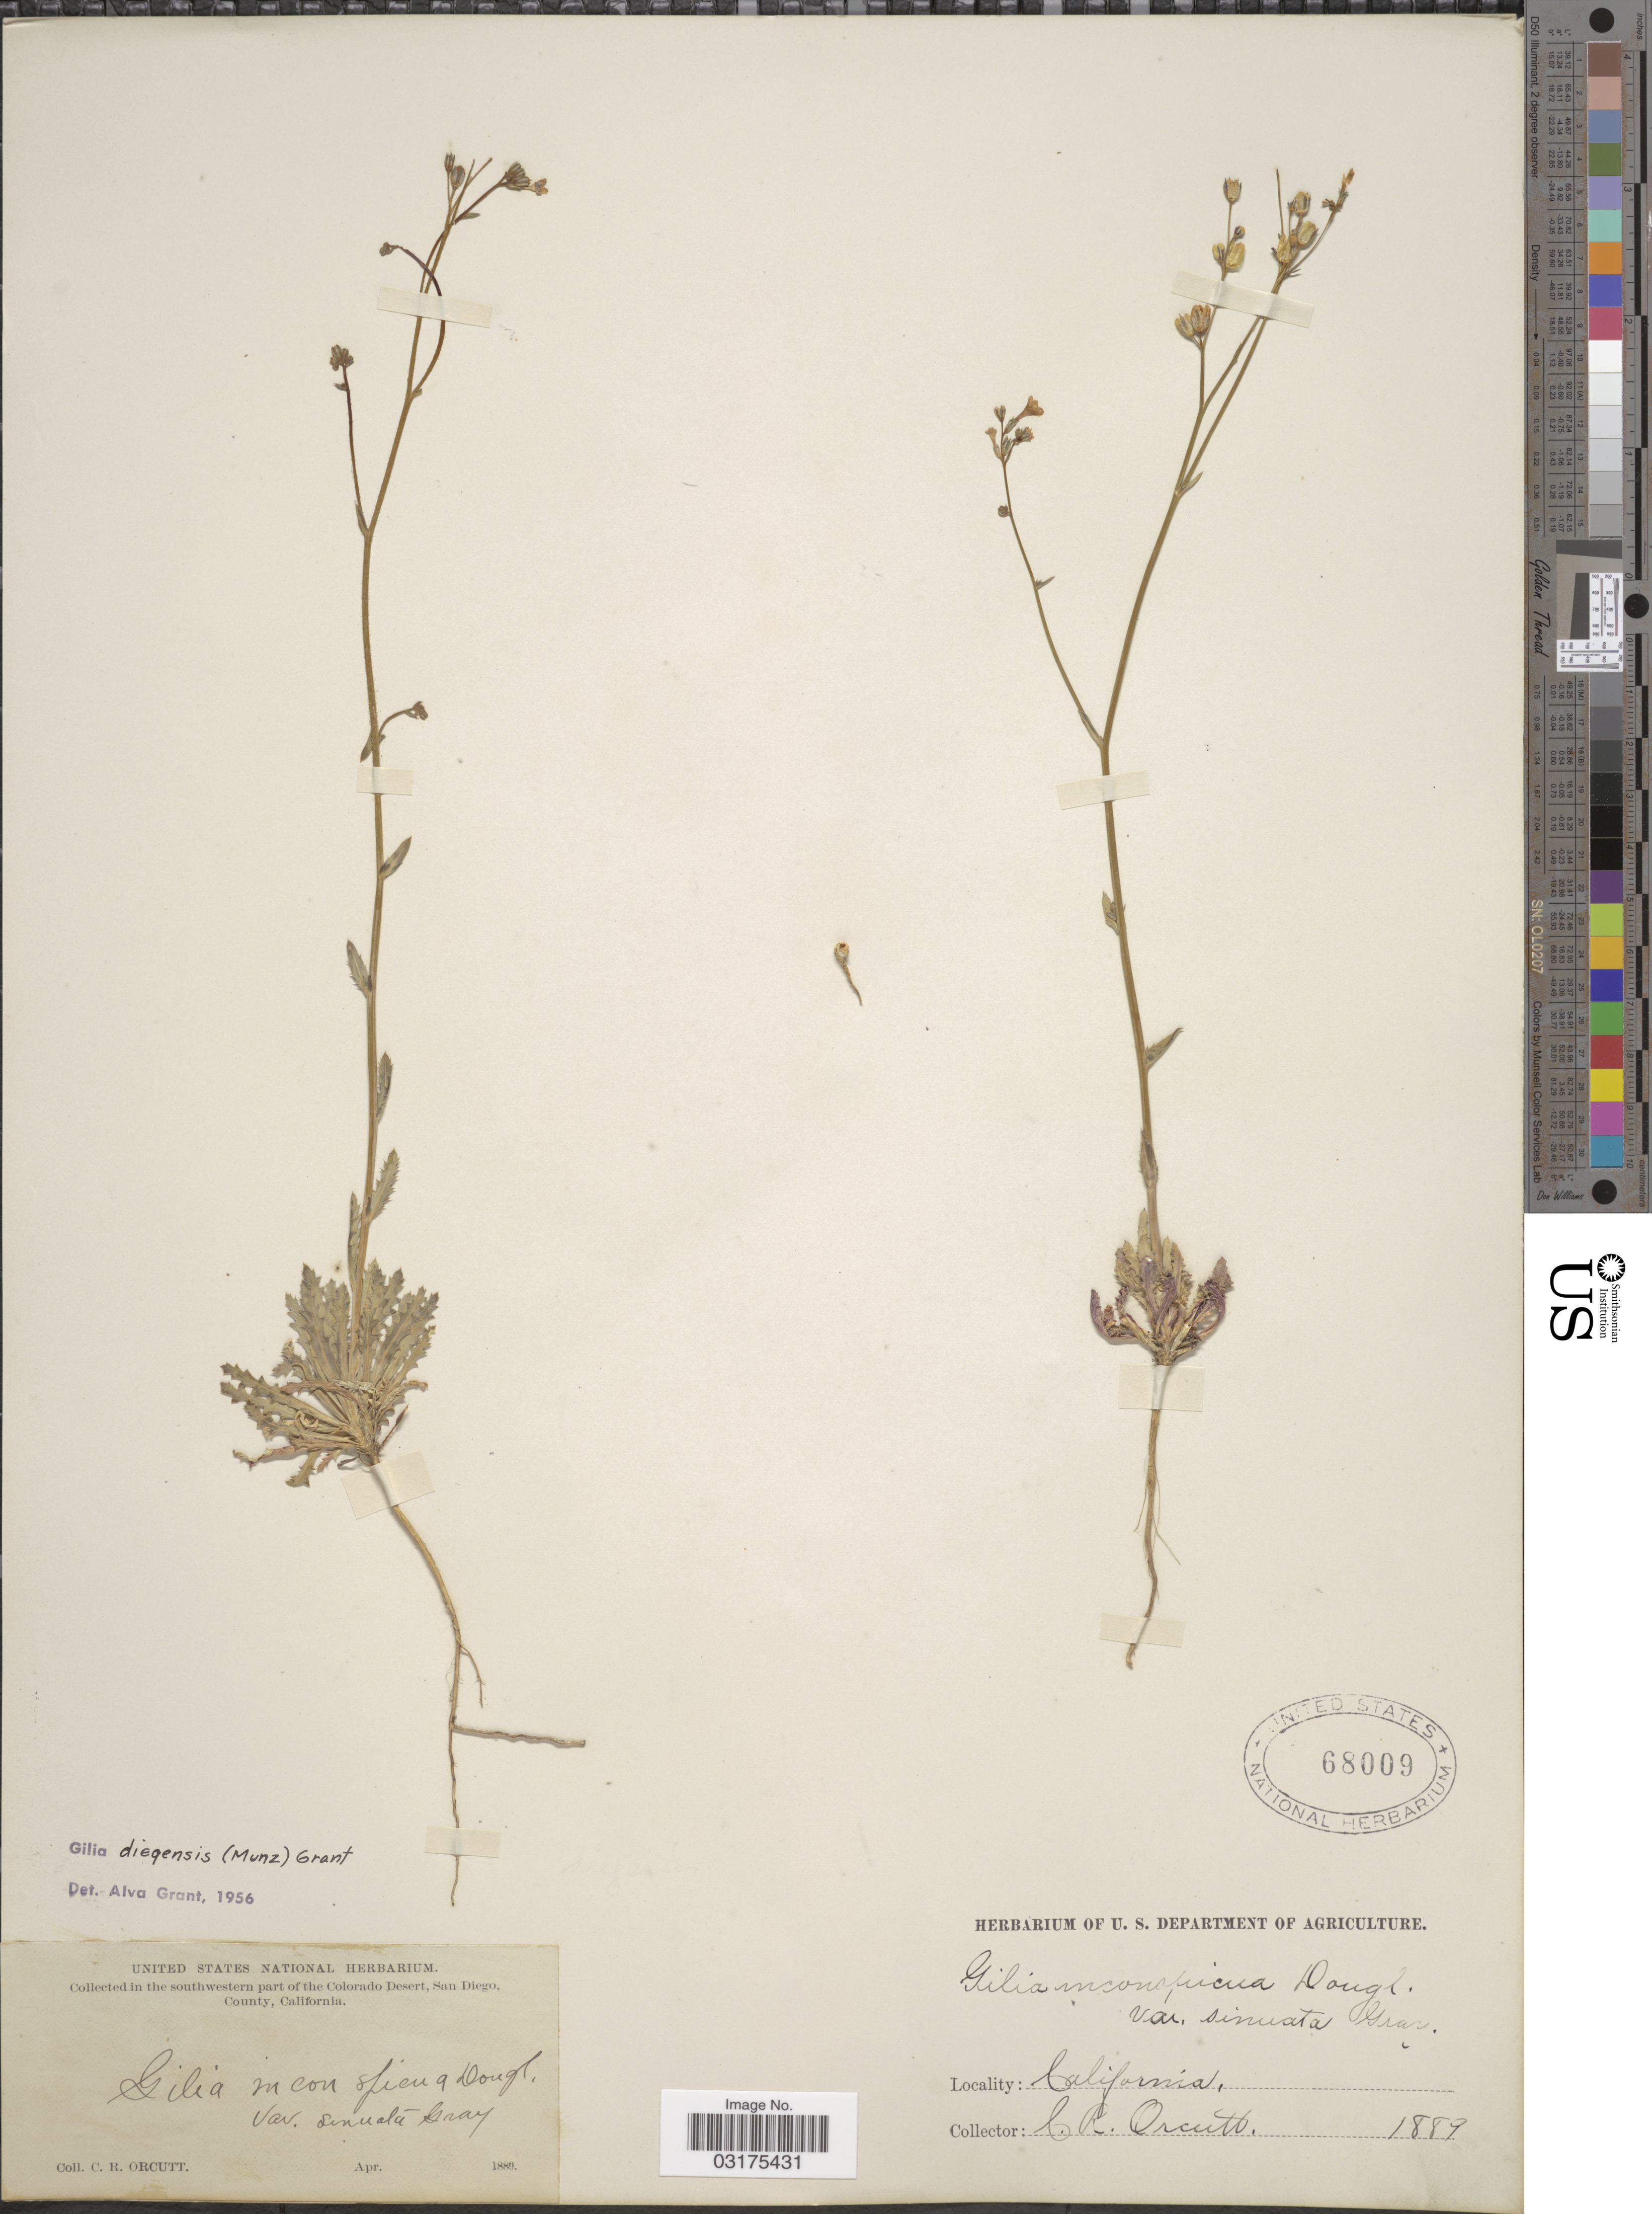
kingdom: Plantae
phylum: Tracheophyta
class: Magnoliopsida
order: Ericales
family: Polemoniaceae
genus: Gilia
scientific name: Gilia diegensis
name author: (Munz) A.D. Grant & V.E. Grant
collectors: C. R. Orcutt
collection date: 1889-04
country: United States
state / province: California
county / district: San Diego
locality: In the southwestern part of the Colorado Desert, San Diego County, California.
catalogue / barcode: US 68009